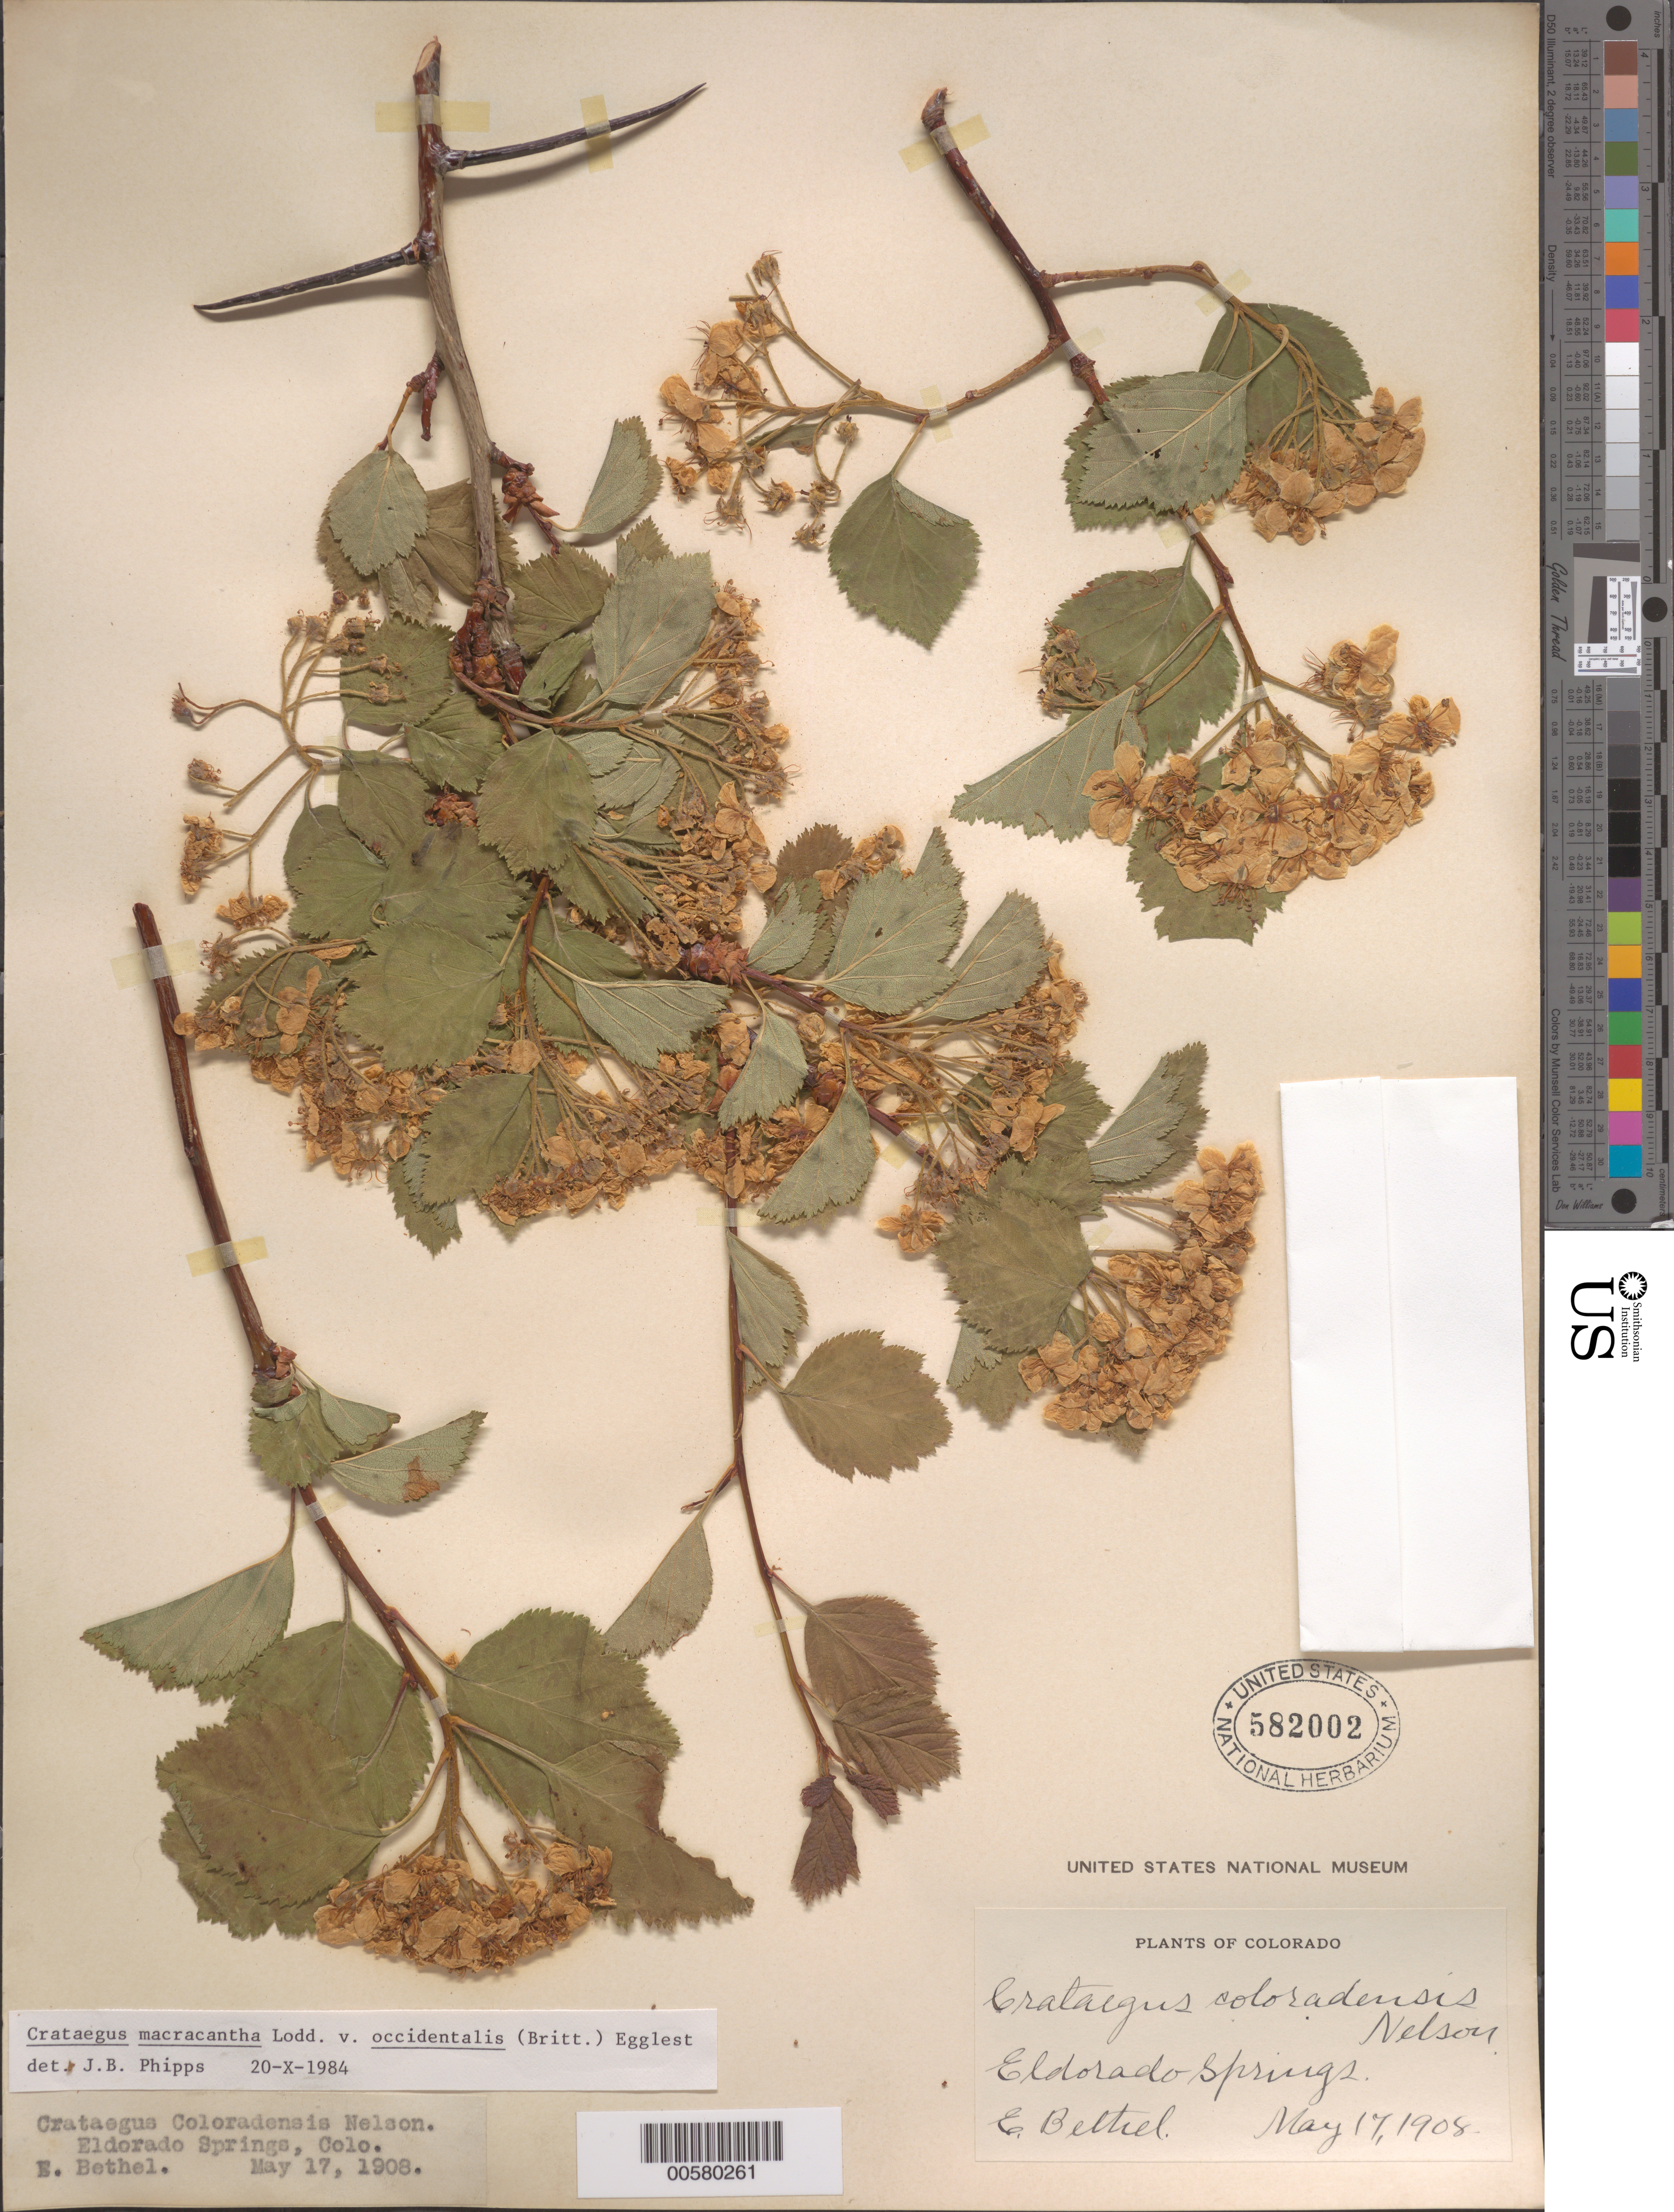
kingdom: Plantae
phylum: Tracheophyta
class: Magnoliopsida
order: Rosales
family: Rosaceae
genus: Crataegus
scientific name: Crataegus macracantha var. occidentalis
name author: (Britton) Eggl.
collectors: E. Bethel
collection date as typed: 17 May 1908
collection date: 1908-05-17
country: United States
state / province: Colorado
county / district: Boulder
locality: Eldorado Springs, Boulder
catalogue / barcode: US 582002